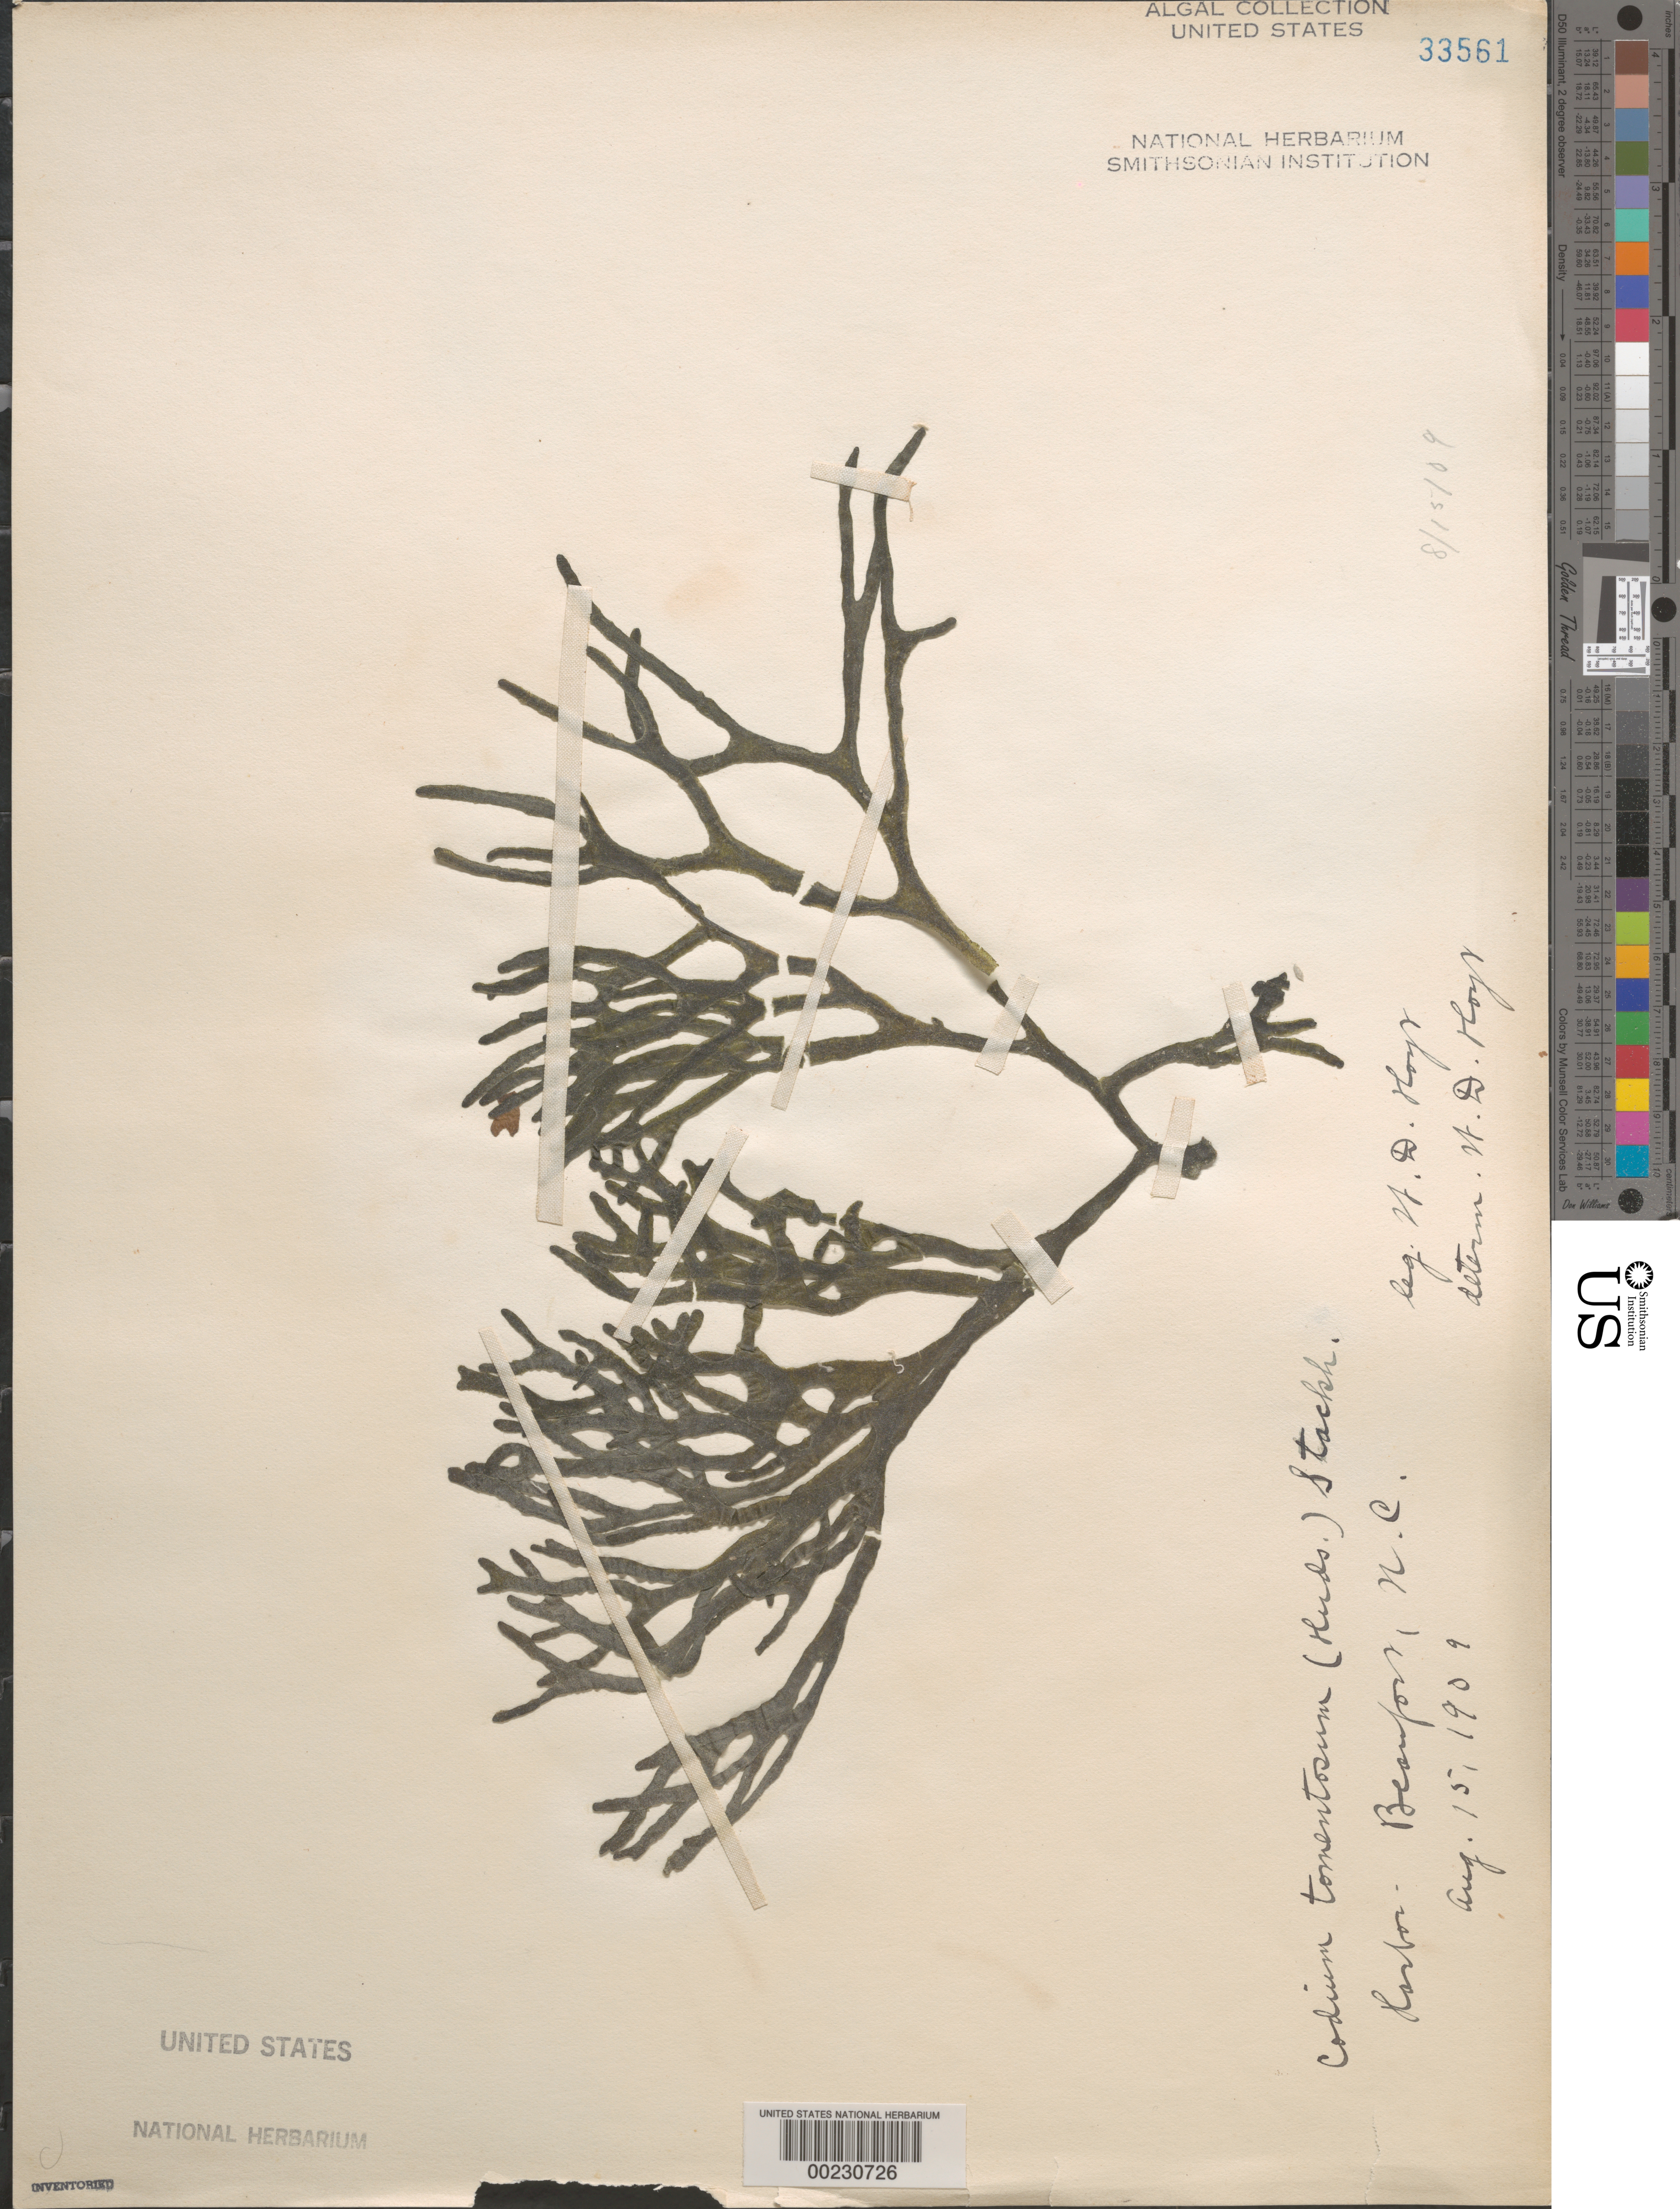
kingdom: Plantae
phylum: Chlorophyta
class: Ulvophyceae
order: Bryopsidales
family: Codiaceae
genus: Codium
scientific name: Codium tomentosum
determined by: Hoyt, W. D.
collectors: W. D. Hoyt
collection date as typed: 15 Aug 1909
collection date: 1909-08-15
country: United States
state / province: North Carolina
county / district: Carteret County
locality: Beaufort Harbor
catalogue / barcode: US 33561